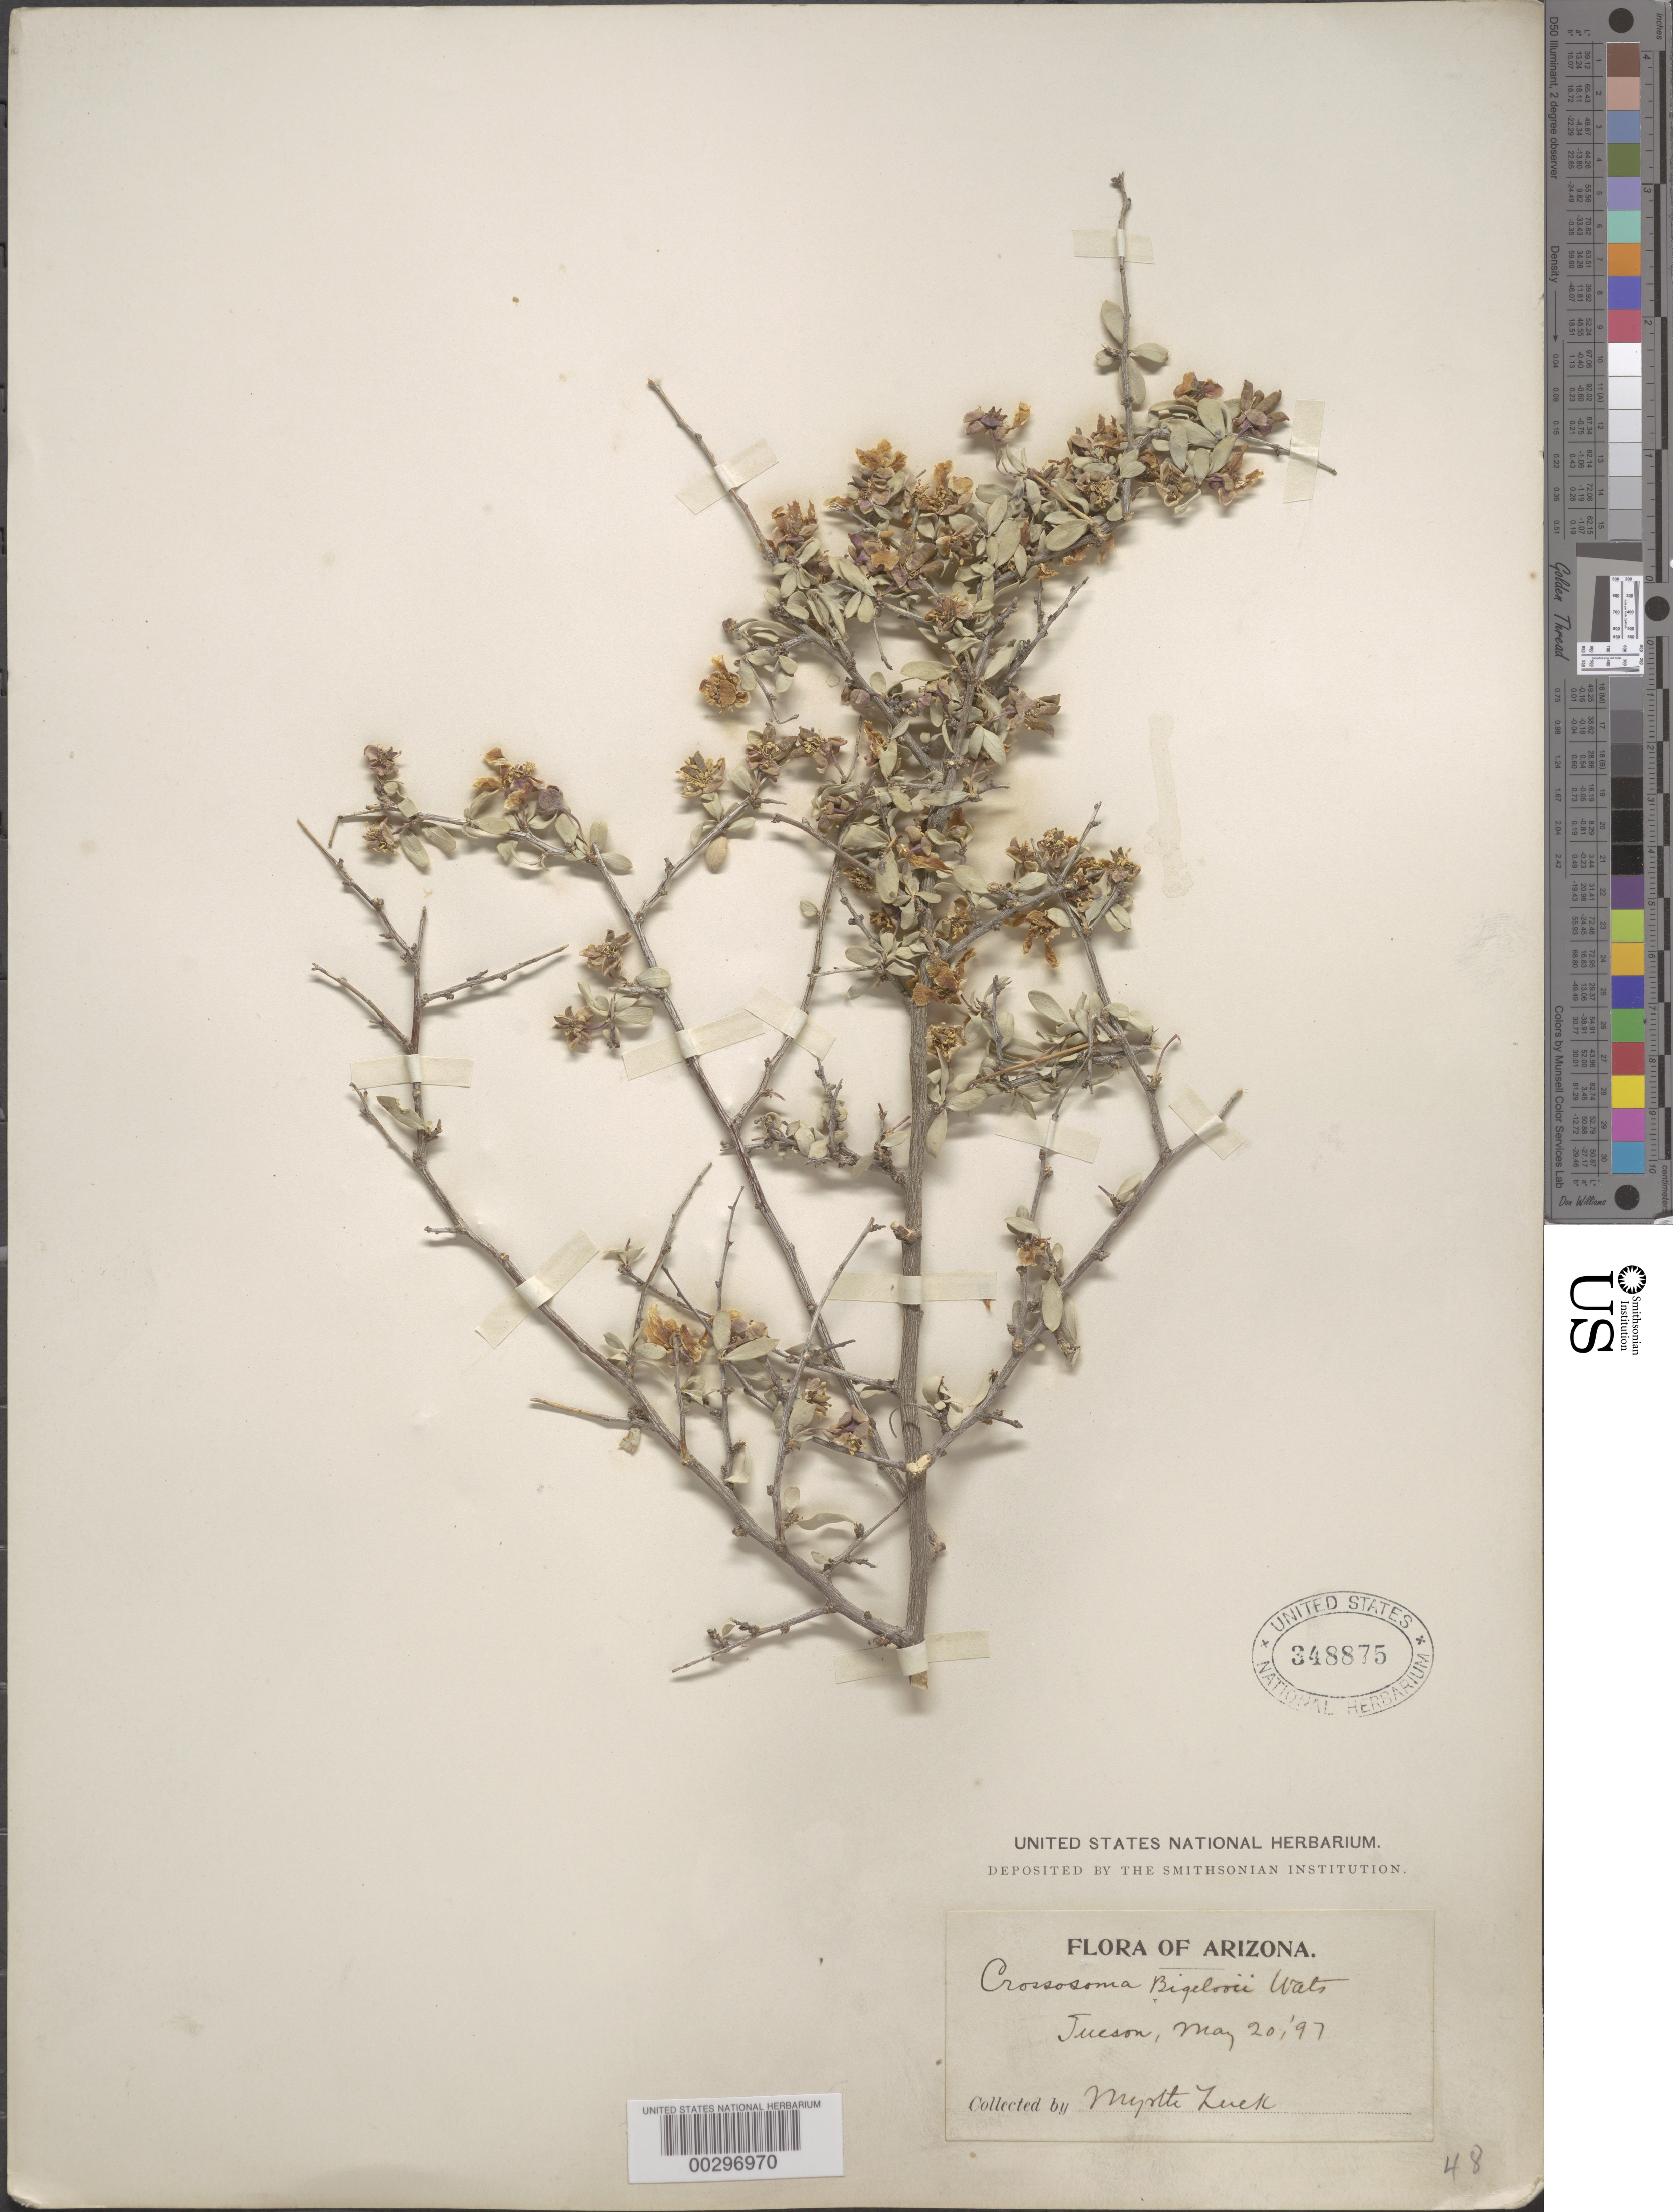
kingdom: Plantae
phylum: Tracheophyta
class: Magnoliopsida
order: Crossosomatales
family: Crossosomataceae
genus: Crossosoma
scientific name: Crossosoma bigelovii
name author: S. Watson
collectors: M. Luck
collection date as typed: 20 May 1897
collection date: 1897-05-20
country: United States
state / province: Arizona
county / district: Pima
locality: Tucson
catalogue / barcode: US 348875